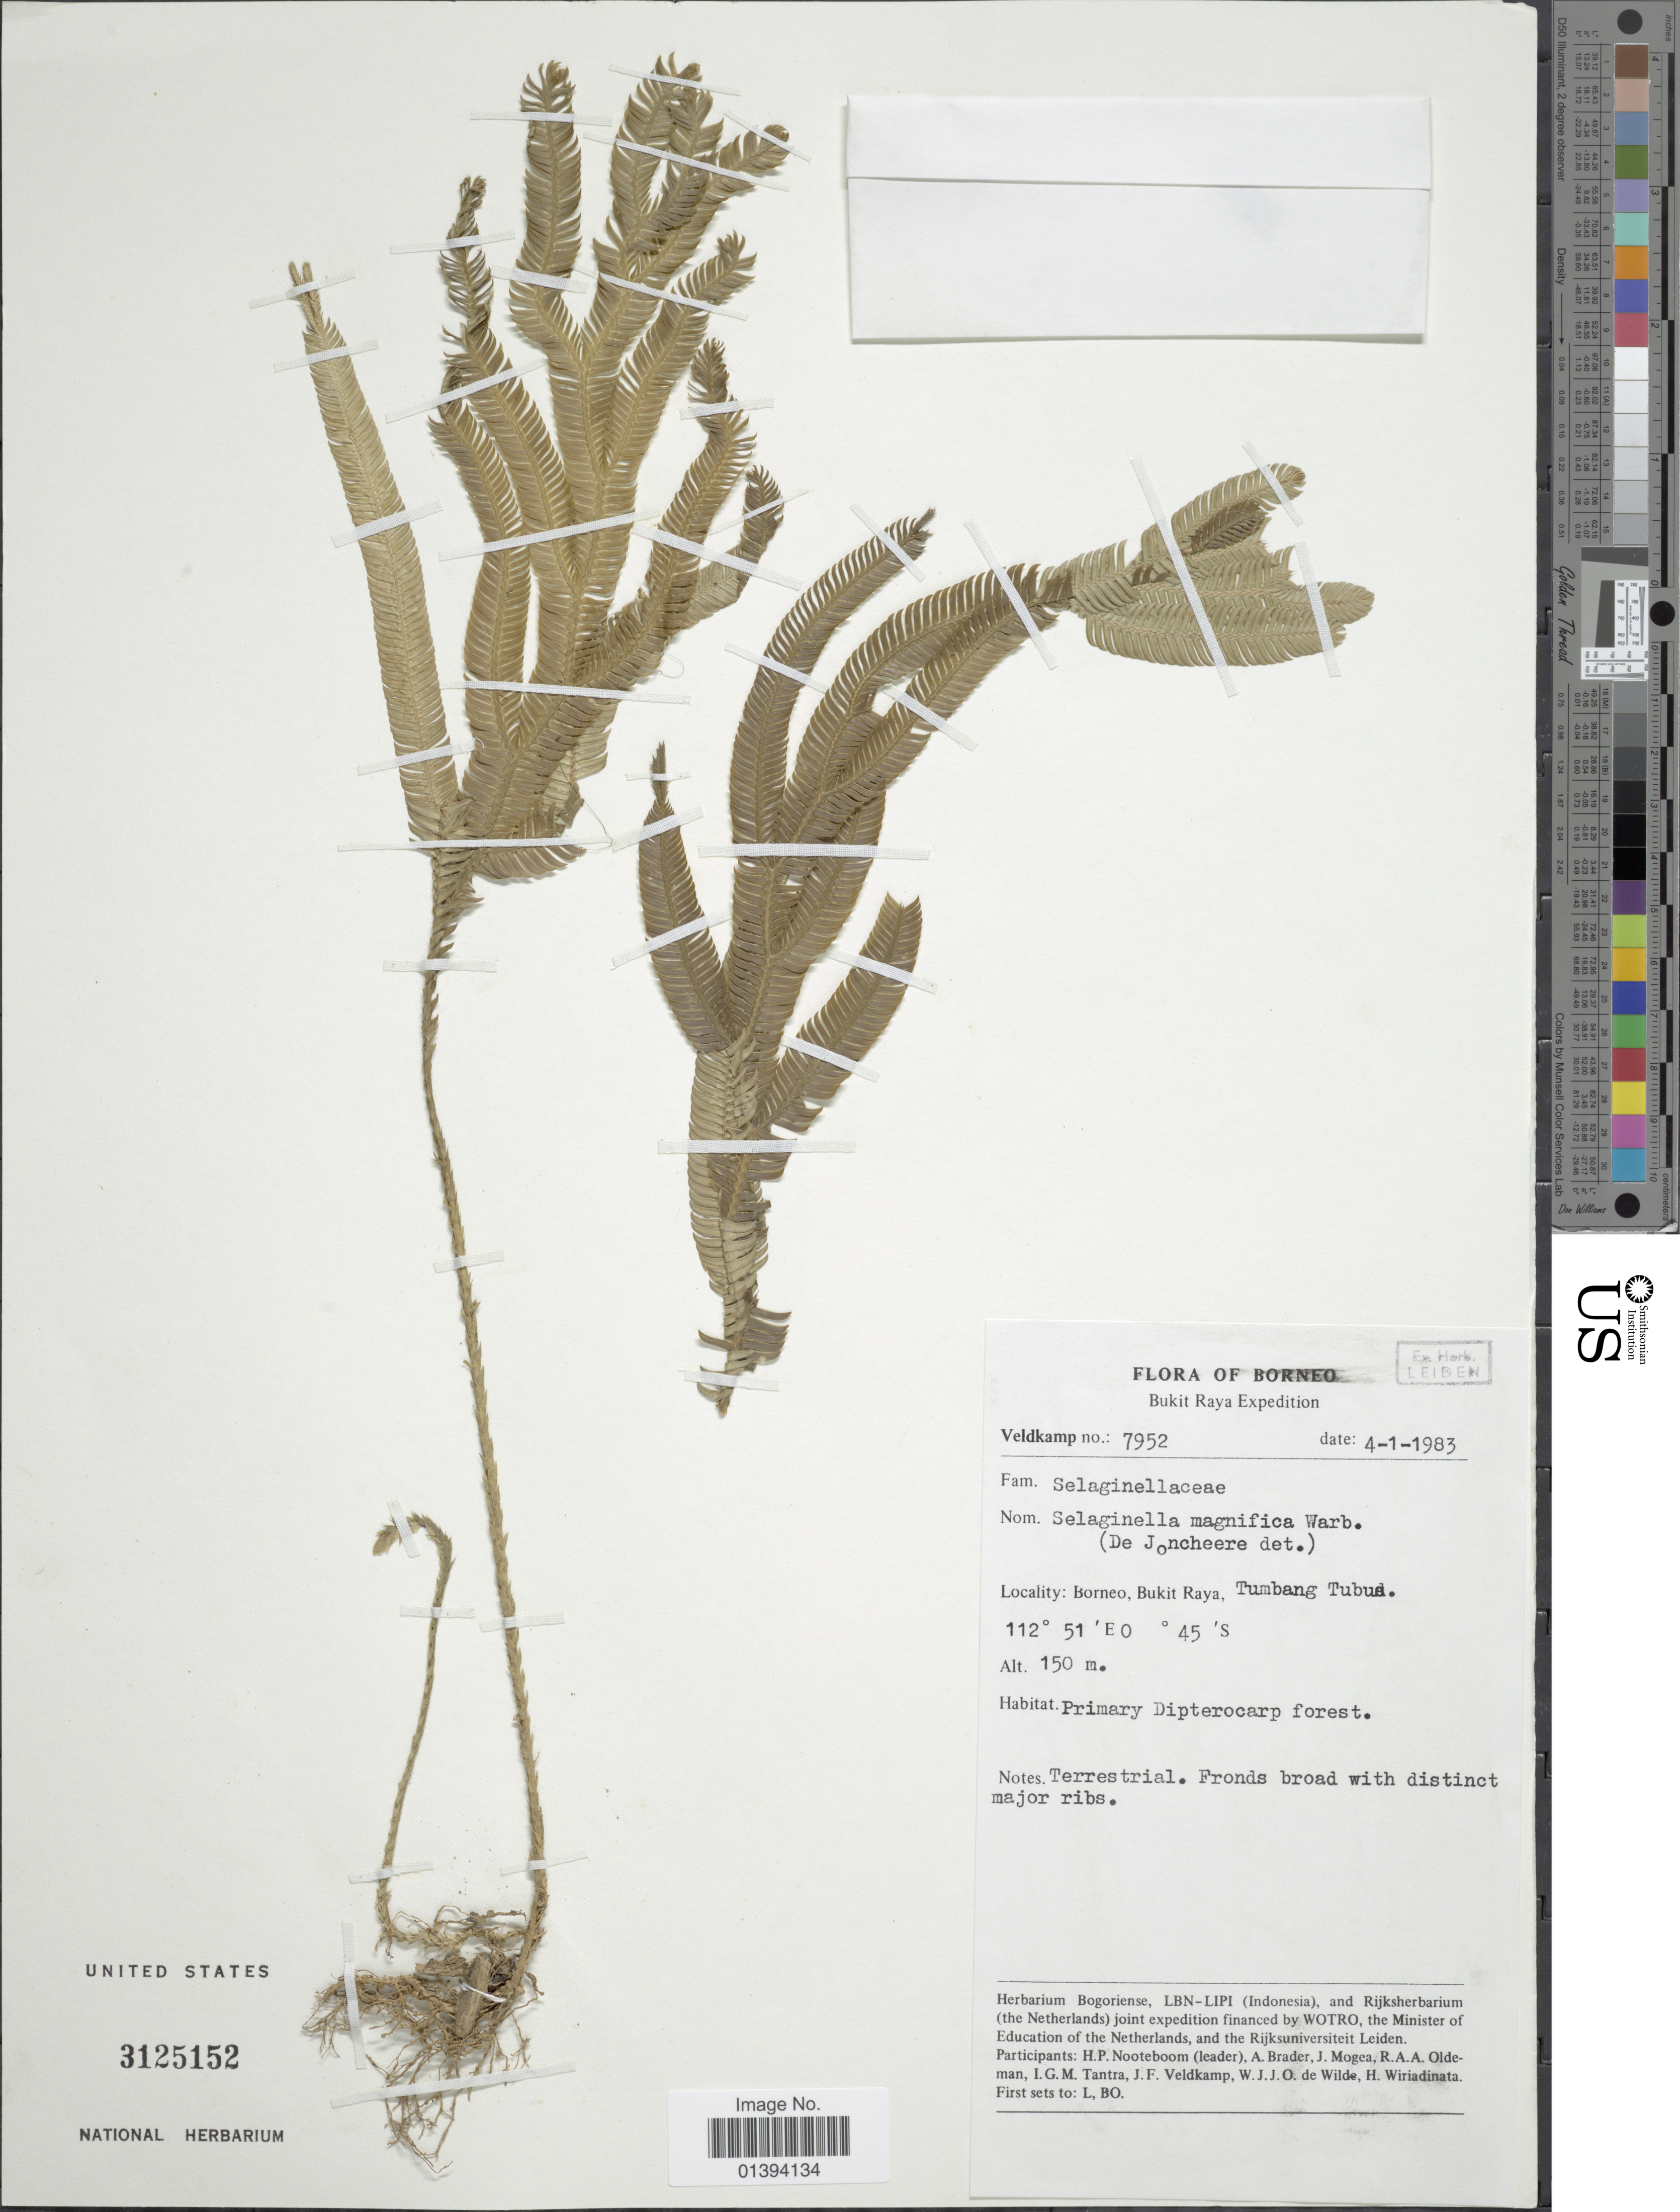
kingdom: Plantae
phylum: Tracheophyta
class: Lycopodiopsida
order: Selaginellales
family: Selaginellaceae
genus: Selaginella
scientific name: Selaginella magnifica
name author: Warb.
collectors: J. F. Veldkamp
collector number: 7952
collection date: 1983-01-04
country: Indonesia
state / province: Kalimantan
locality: Borneo, Borneo, Bukit Raya, Tumbang Tubua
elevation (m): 150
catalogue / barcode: US 3125152